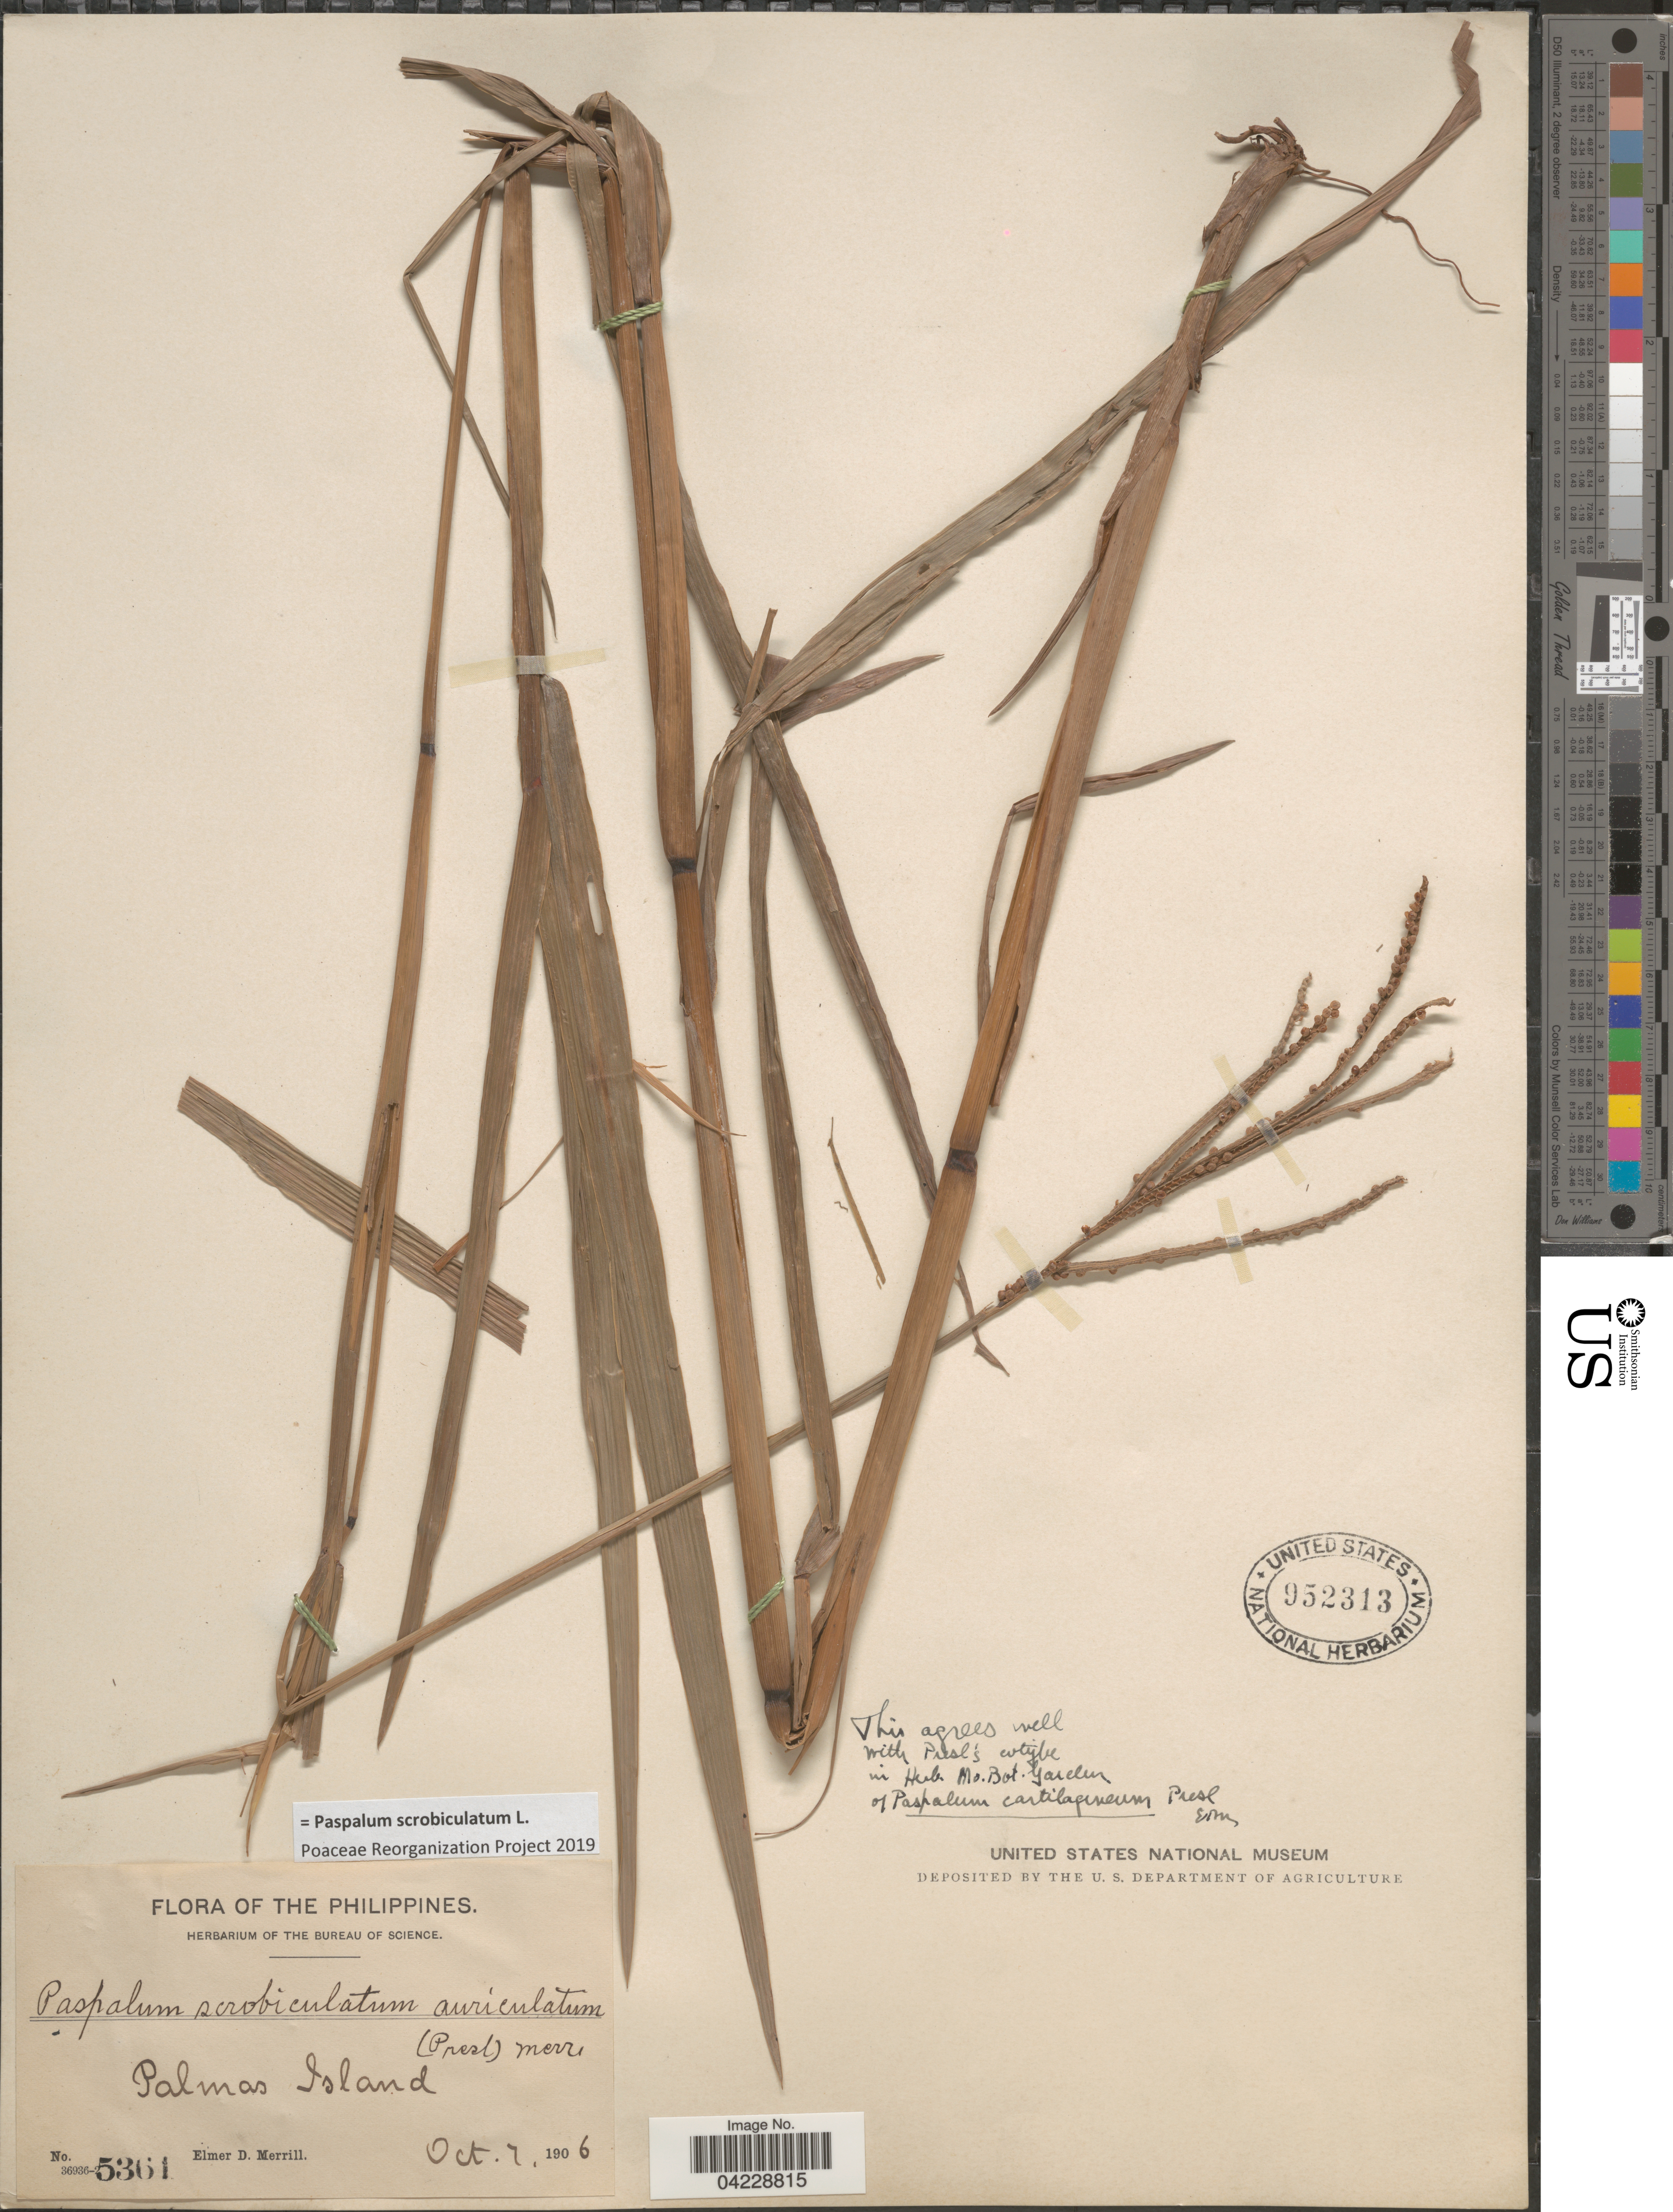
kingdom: Plantae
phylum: Tracheophyta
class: Liliopsida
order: Poales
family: Poaceae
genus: Paspalum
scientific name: Paspalum scrobiculatum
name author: L.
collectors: E. D. Merrill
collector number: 5361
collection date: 1906-10-07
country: Philippines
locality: Palmas Island.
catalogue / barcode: US 952313